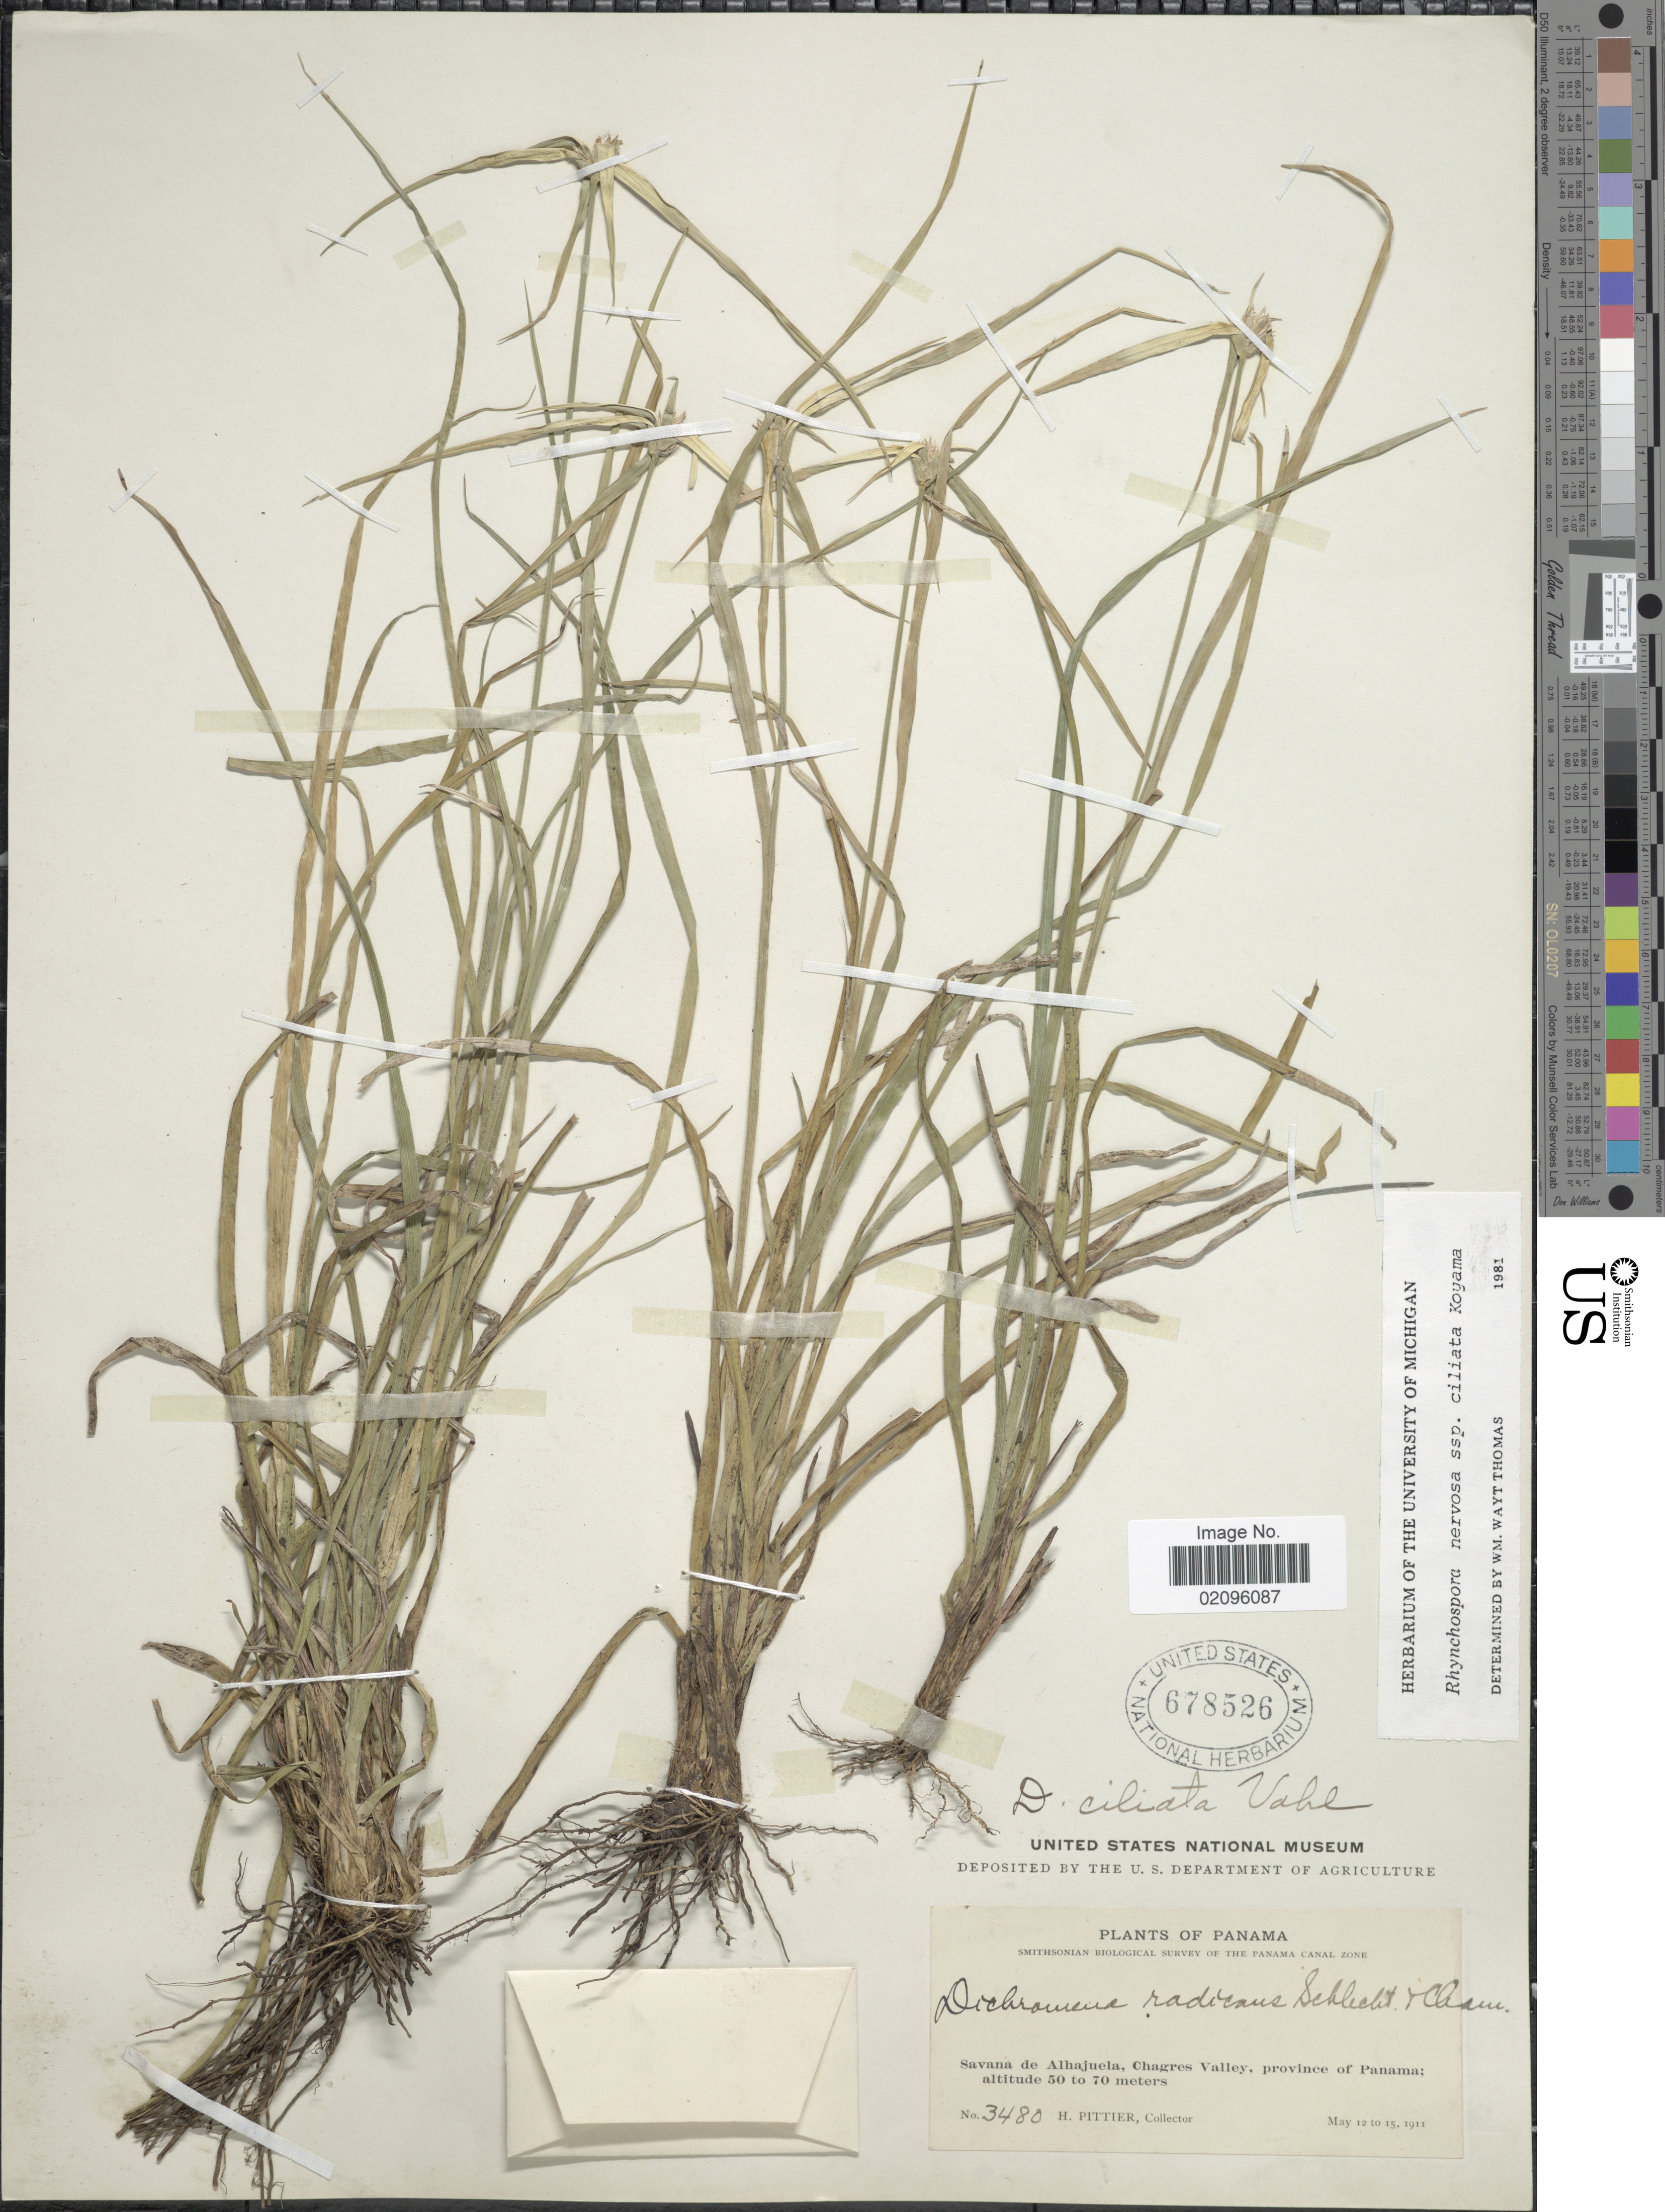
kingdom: Plantae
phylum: Tracheophyta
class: Liliopsida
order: Poales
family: Cyperaceae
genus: Rhynchospora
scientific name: Rhynchospora nervosa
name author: (Vahl) Boeckeler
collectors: H. F. Pittier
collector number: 3480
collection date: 1911-05-12/1911-05-15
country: Panama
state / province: Panamá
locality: Savana de Alhajuela, Chagres Valley, The Panama Canal Zone.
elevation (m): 50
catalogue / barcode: US 678526